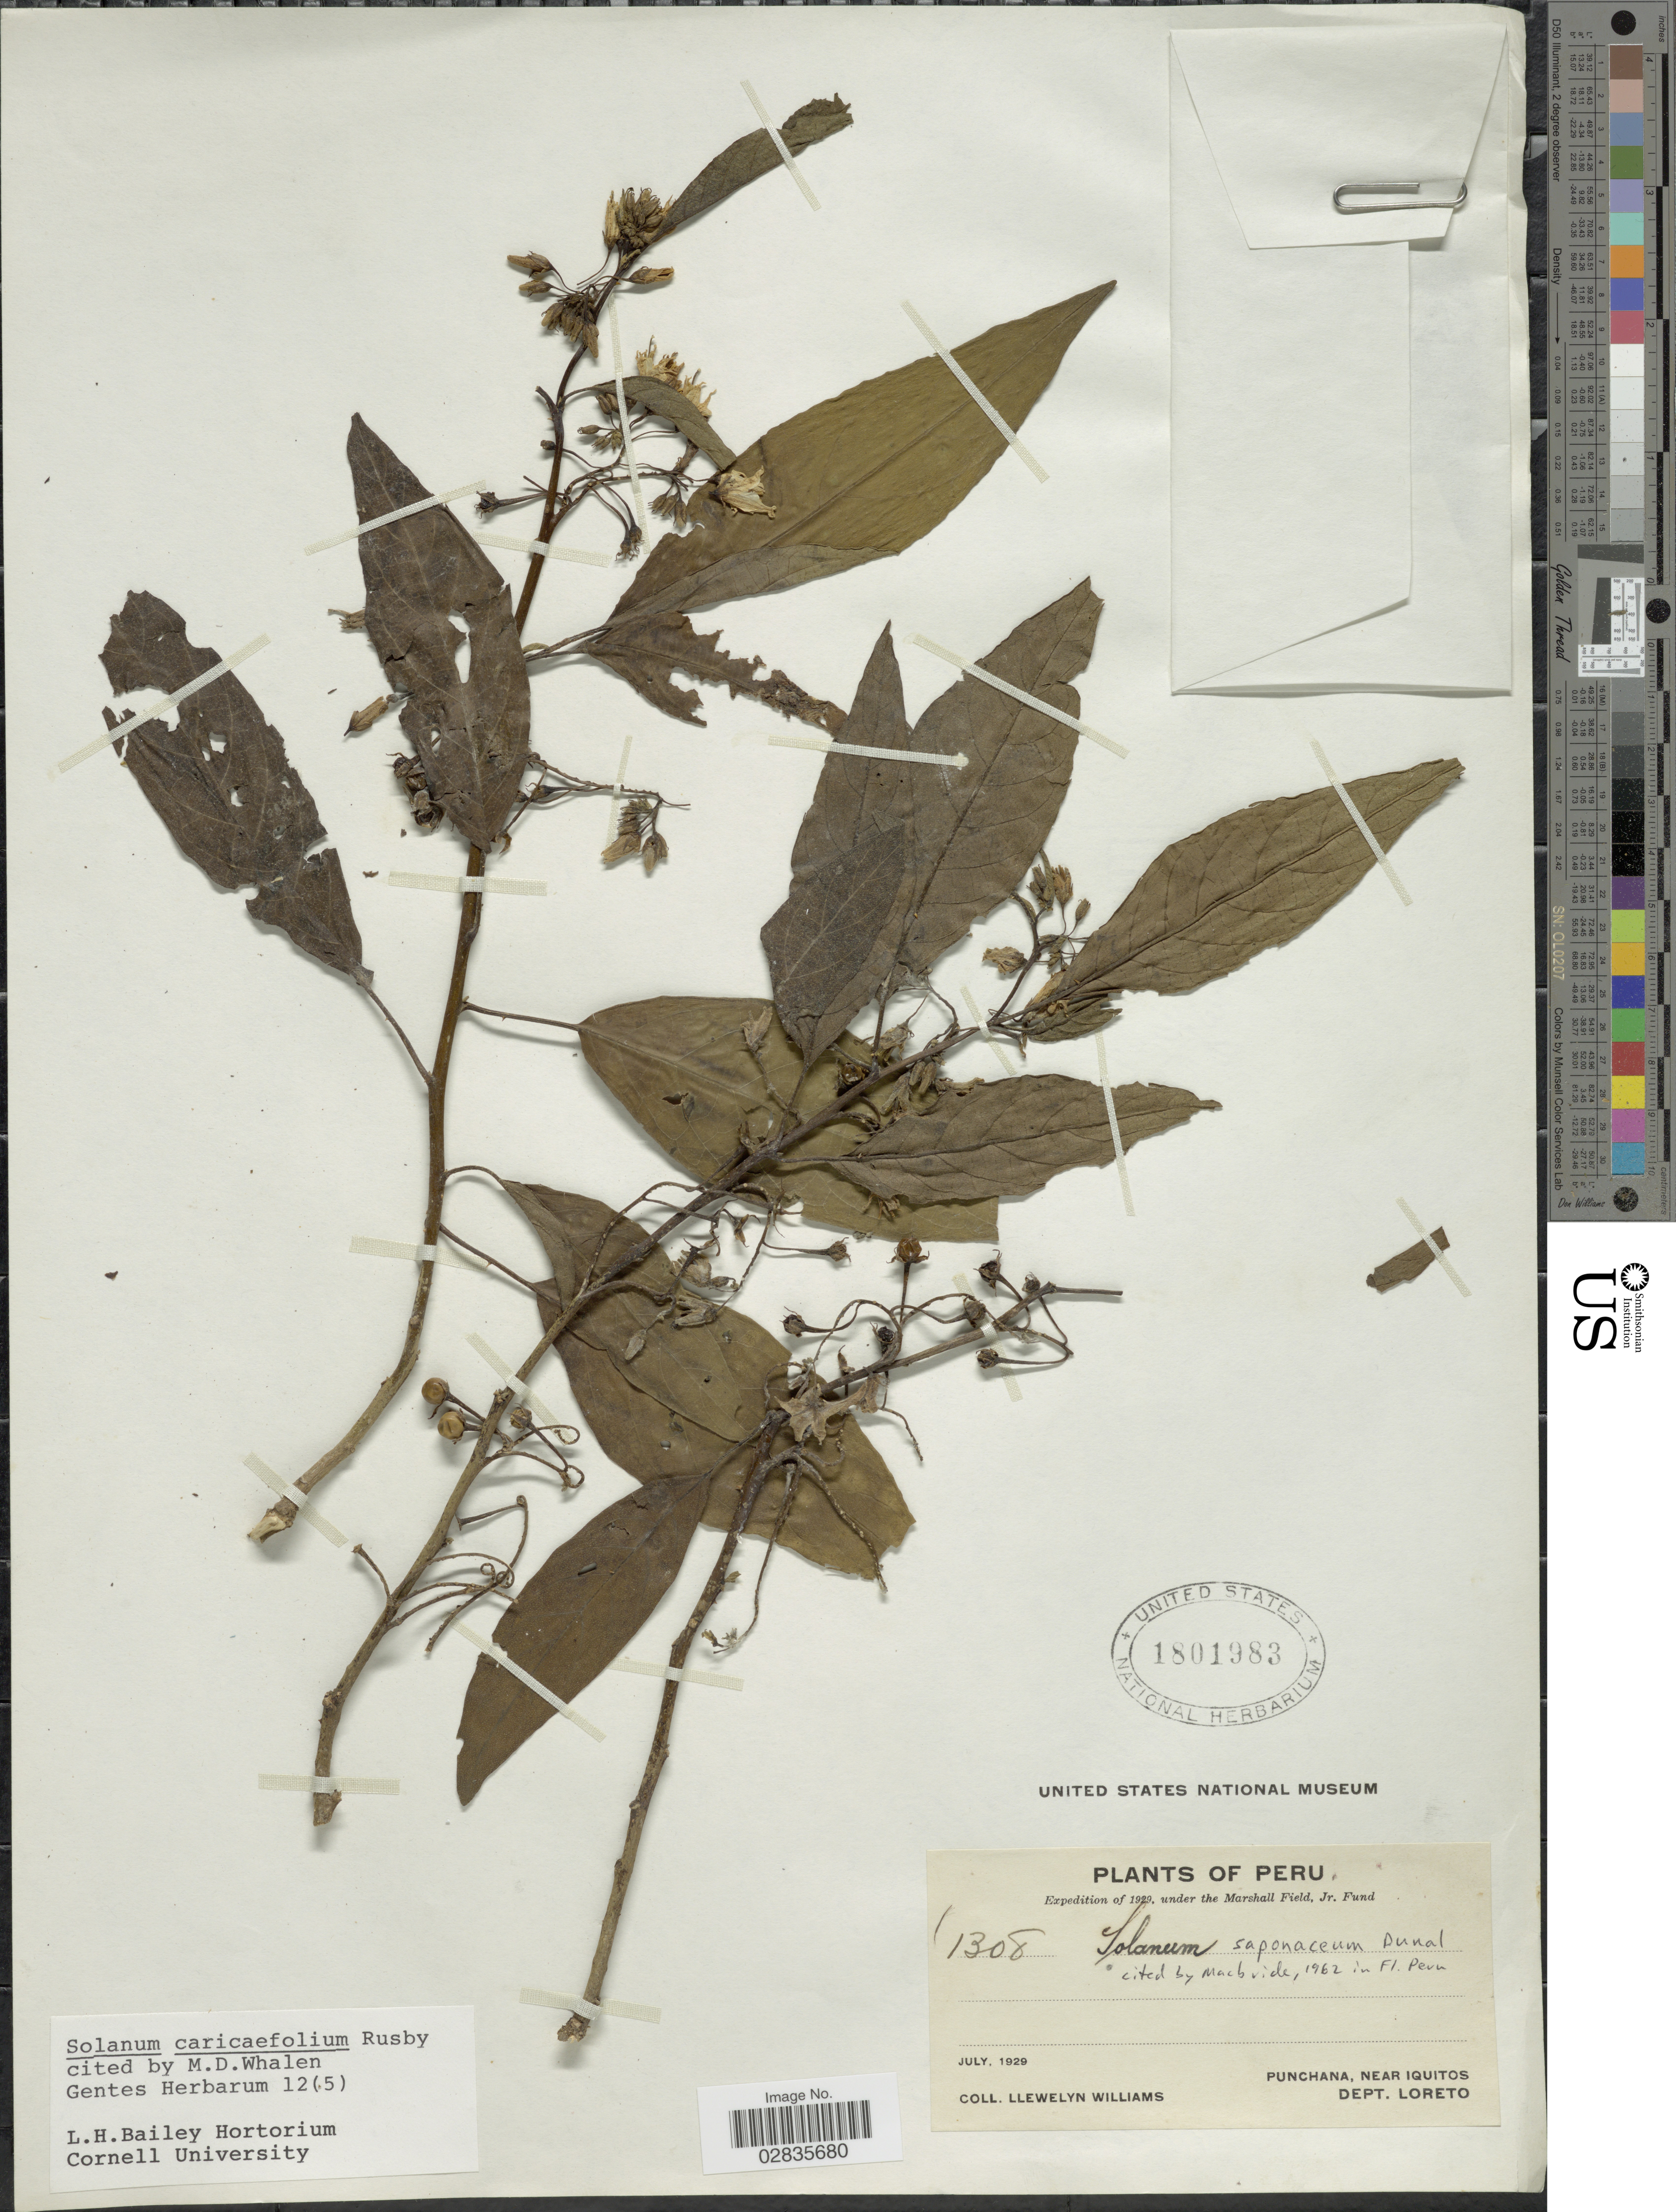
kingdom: Plantae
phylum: Tracheophyta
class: Magnoliopsida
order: Solanales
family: Solanaceae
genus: Solanum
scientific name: Solanum caricaefolium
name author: Rusby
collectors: Ll. Williams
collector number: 1308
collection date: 1929-07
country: Peru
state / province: Loreto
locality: Punchana, near Iquitos, Dept. Loreto.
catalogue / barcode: US 1801983